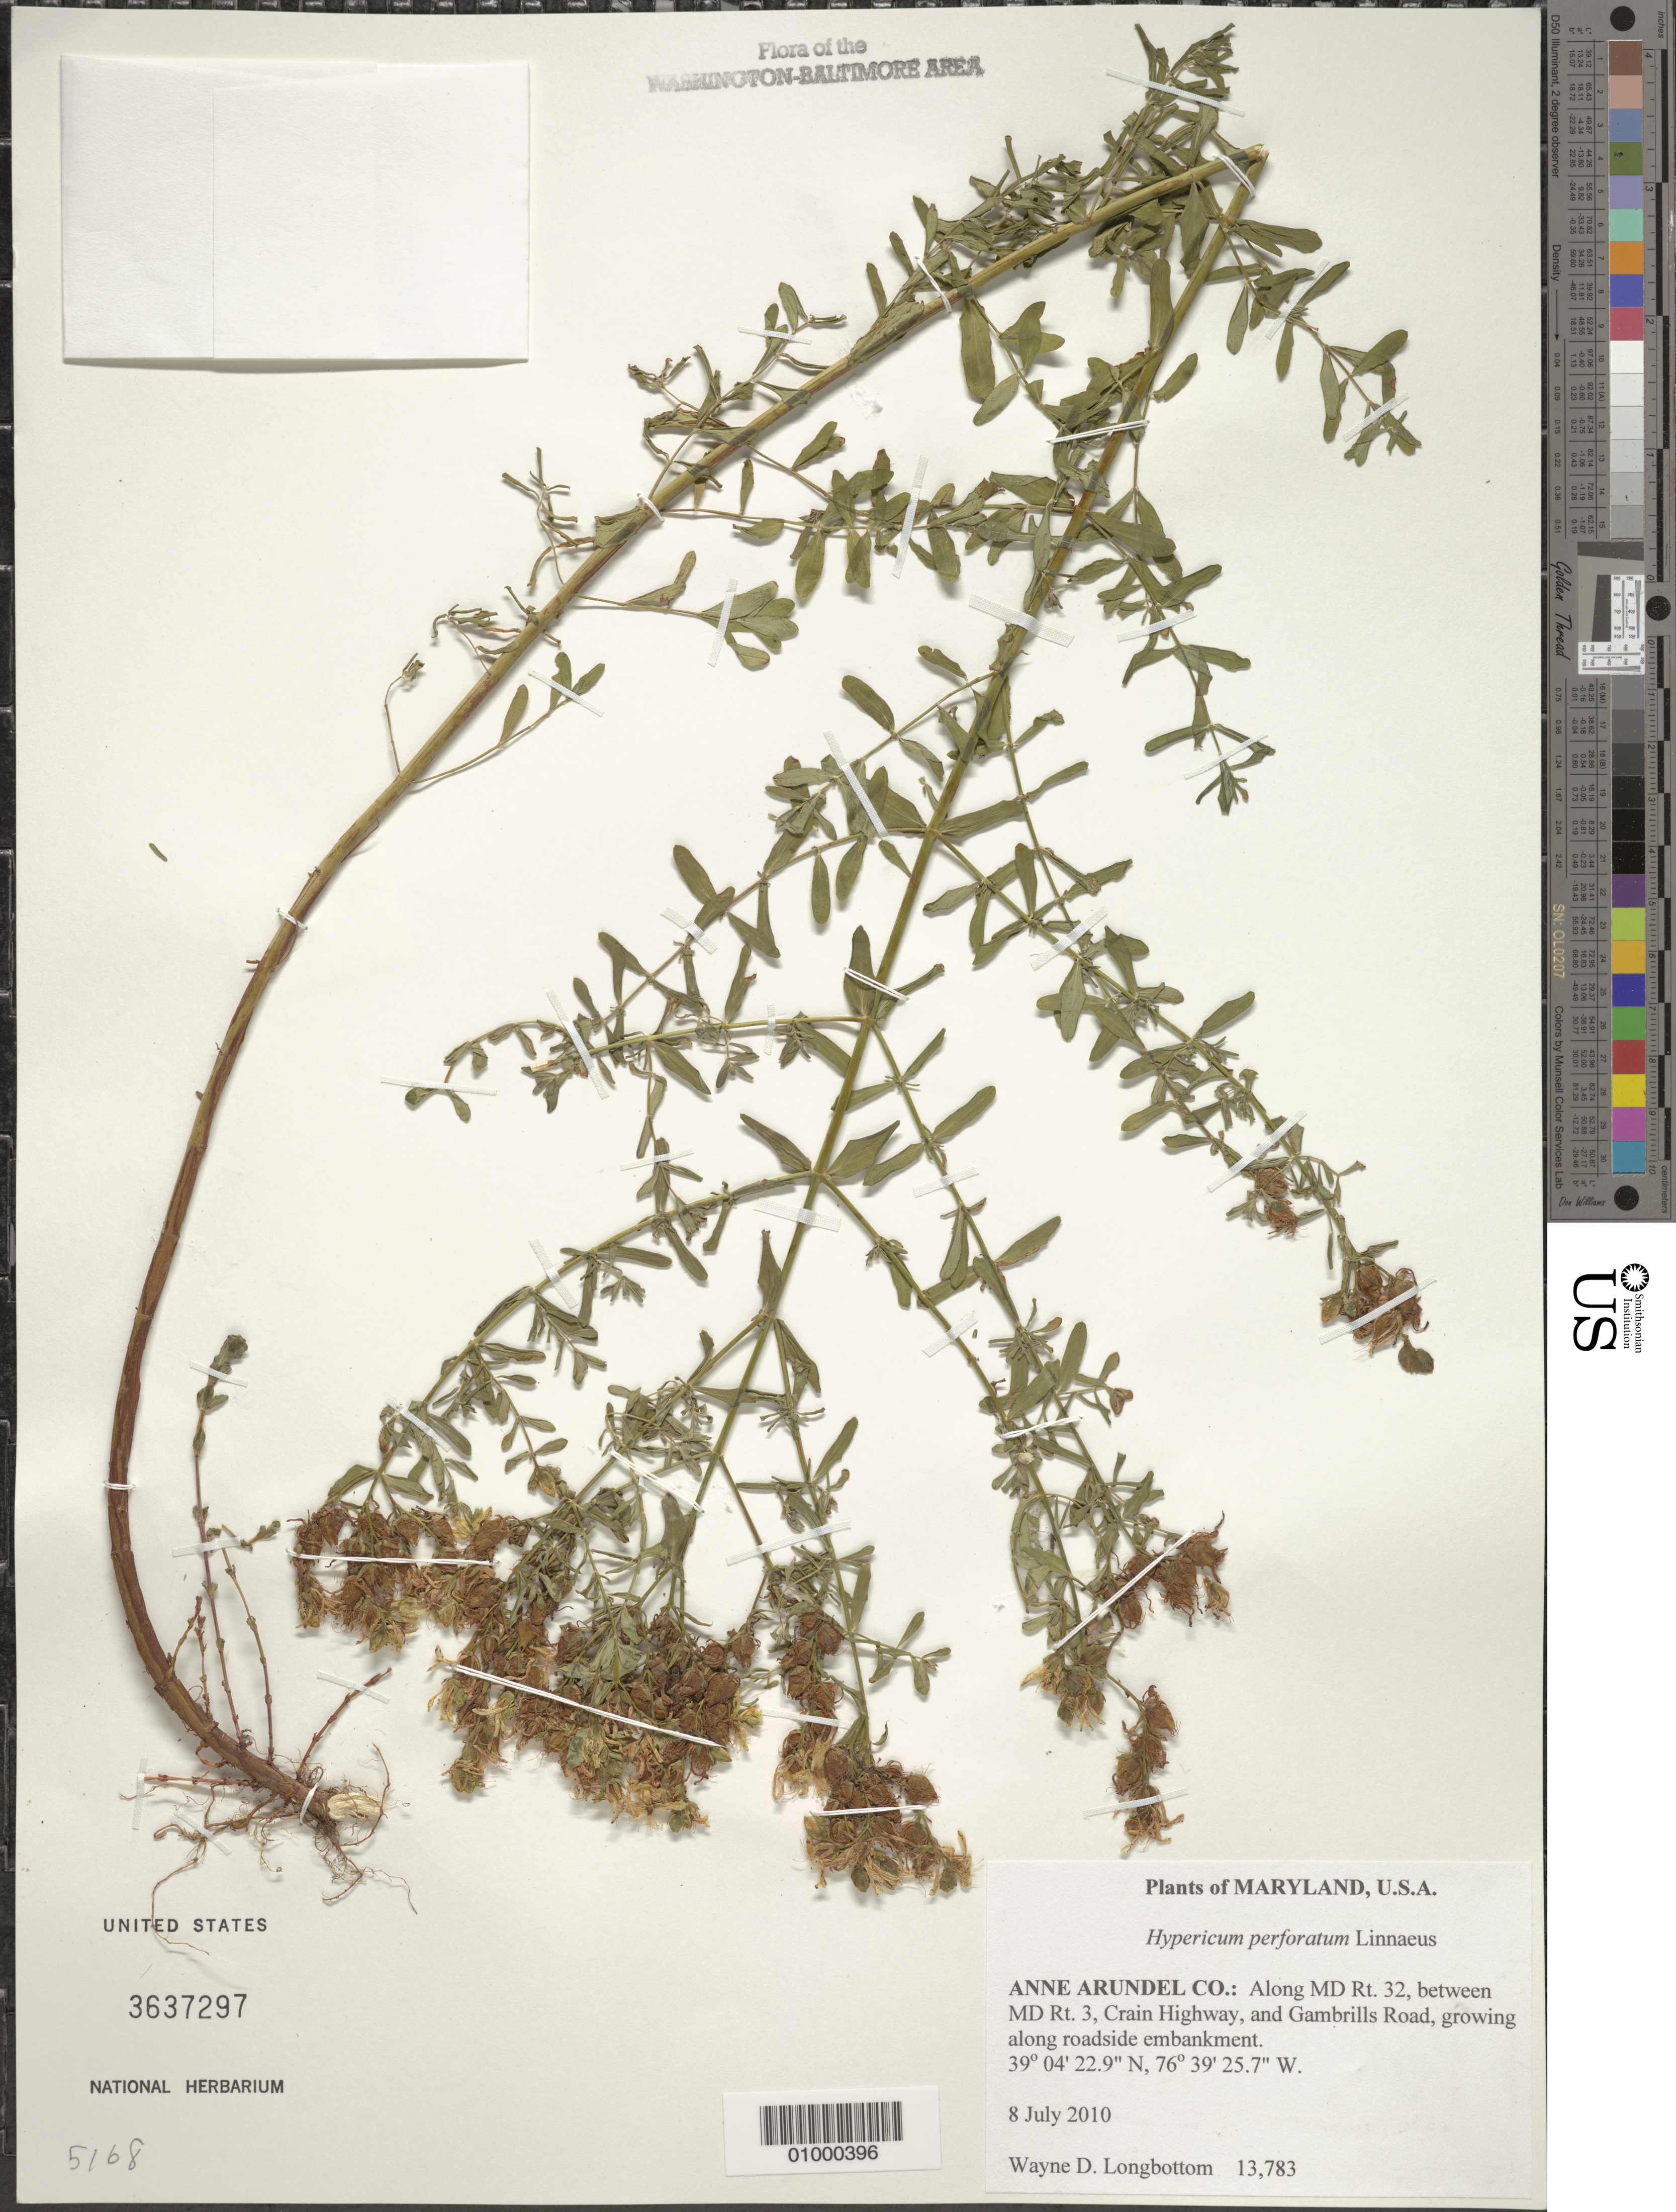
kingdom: Plantae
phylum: Tracheophyta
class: Magnoliopsida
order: Malpighiales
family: Hypericaceae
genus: Hypericum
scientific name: Hypericum perforatum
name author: L.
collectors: W. D. Longbottom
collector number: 13783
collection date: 2010-07-08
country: United States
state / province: Maryland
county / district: Anne Arundel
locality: Along MD Rt. 32, between MD Rt. 3, Crain Highway, and Gambrills Road, growing along roadside embankment.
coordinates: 39 04 22.9 N, 76 39 25.7 W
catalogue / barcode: US 3637297